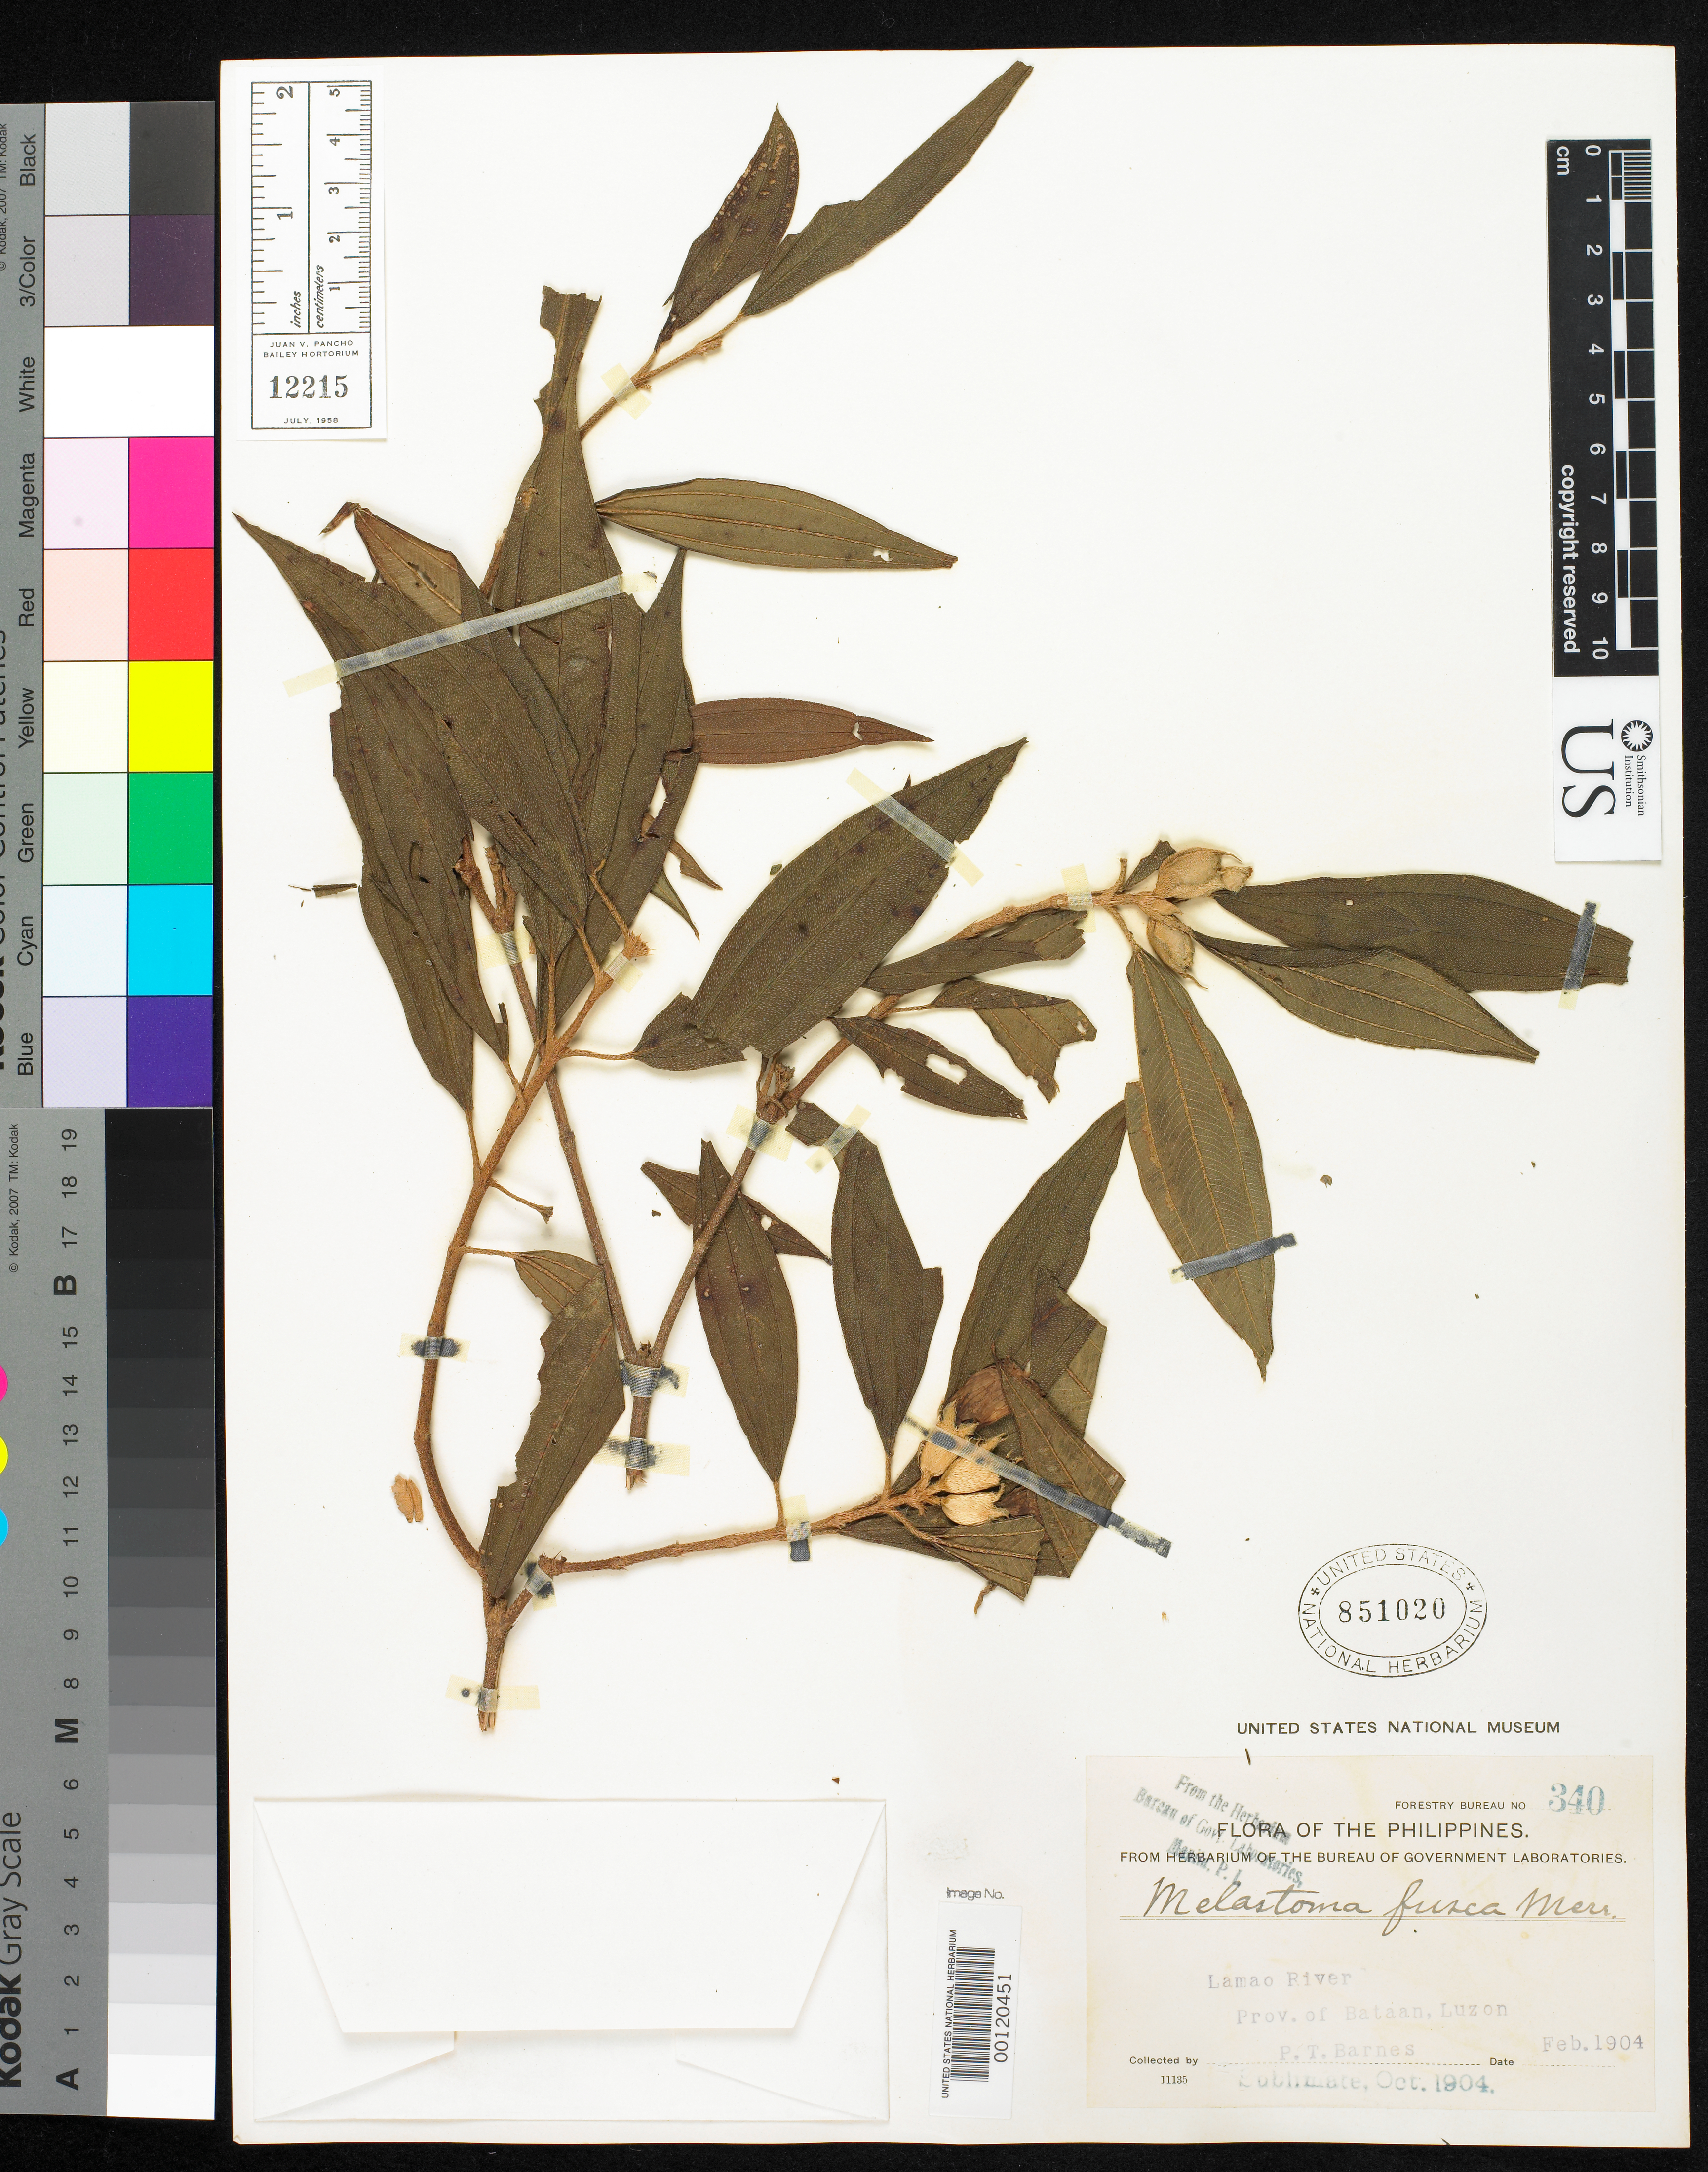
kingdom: Plantae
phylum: Tracheophyta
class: Magnoliopsida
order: Myrtales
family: Melastomataceae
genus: Melastoma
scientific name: Melastoma fusca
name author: Merr.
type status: Isotype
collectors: P. Barnes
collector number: Bur. Sci. 340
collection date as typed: Feb 1904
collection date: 1904-02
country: Philippines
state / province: Central Luzon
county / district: Bataan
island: Luzon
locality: Lamao River.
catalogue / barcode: US 851020